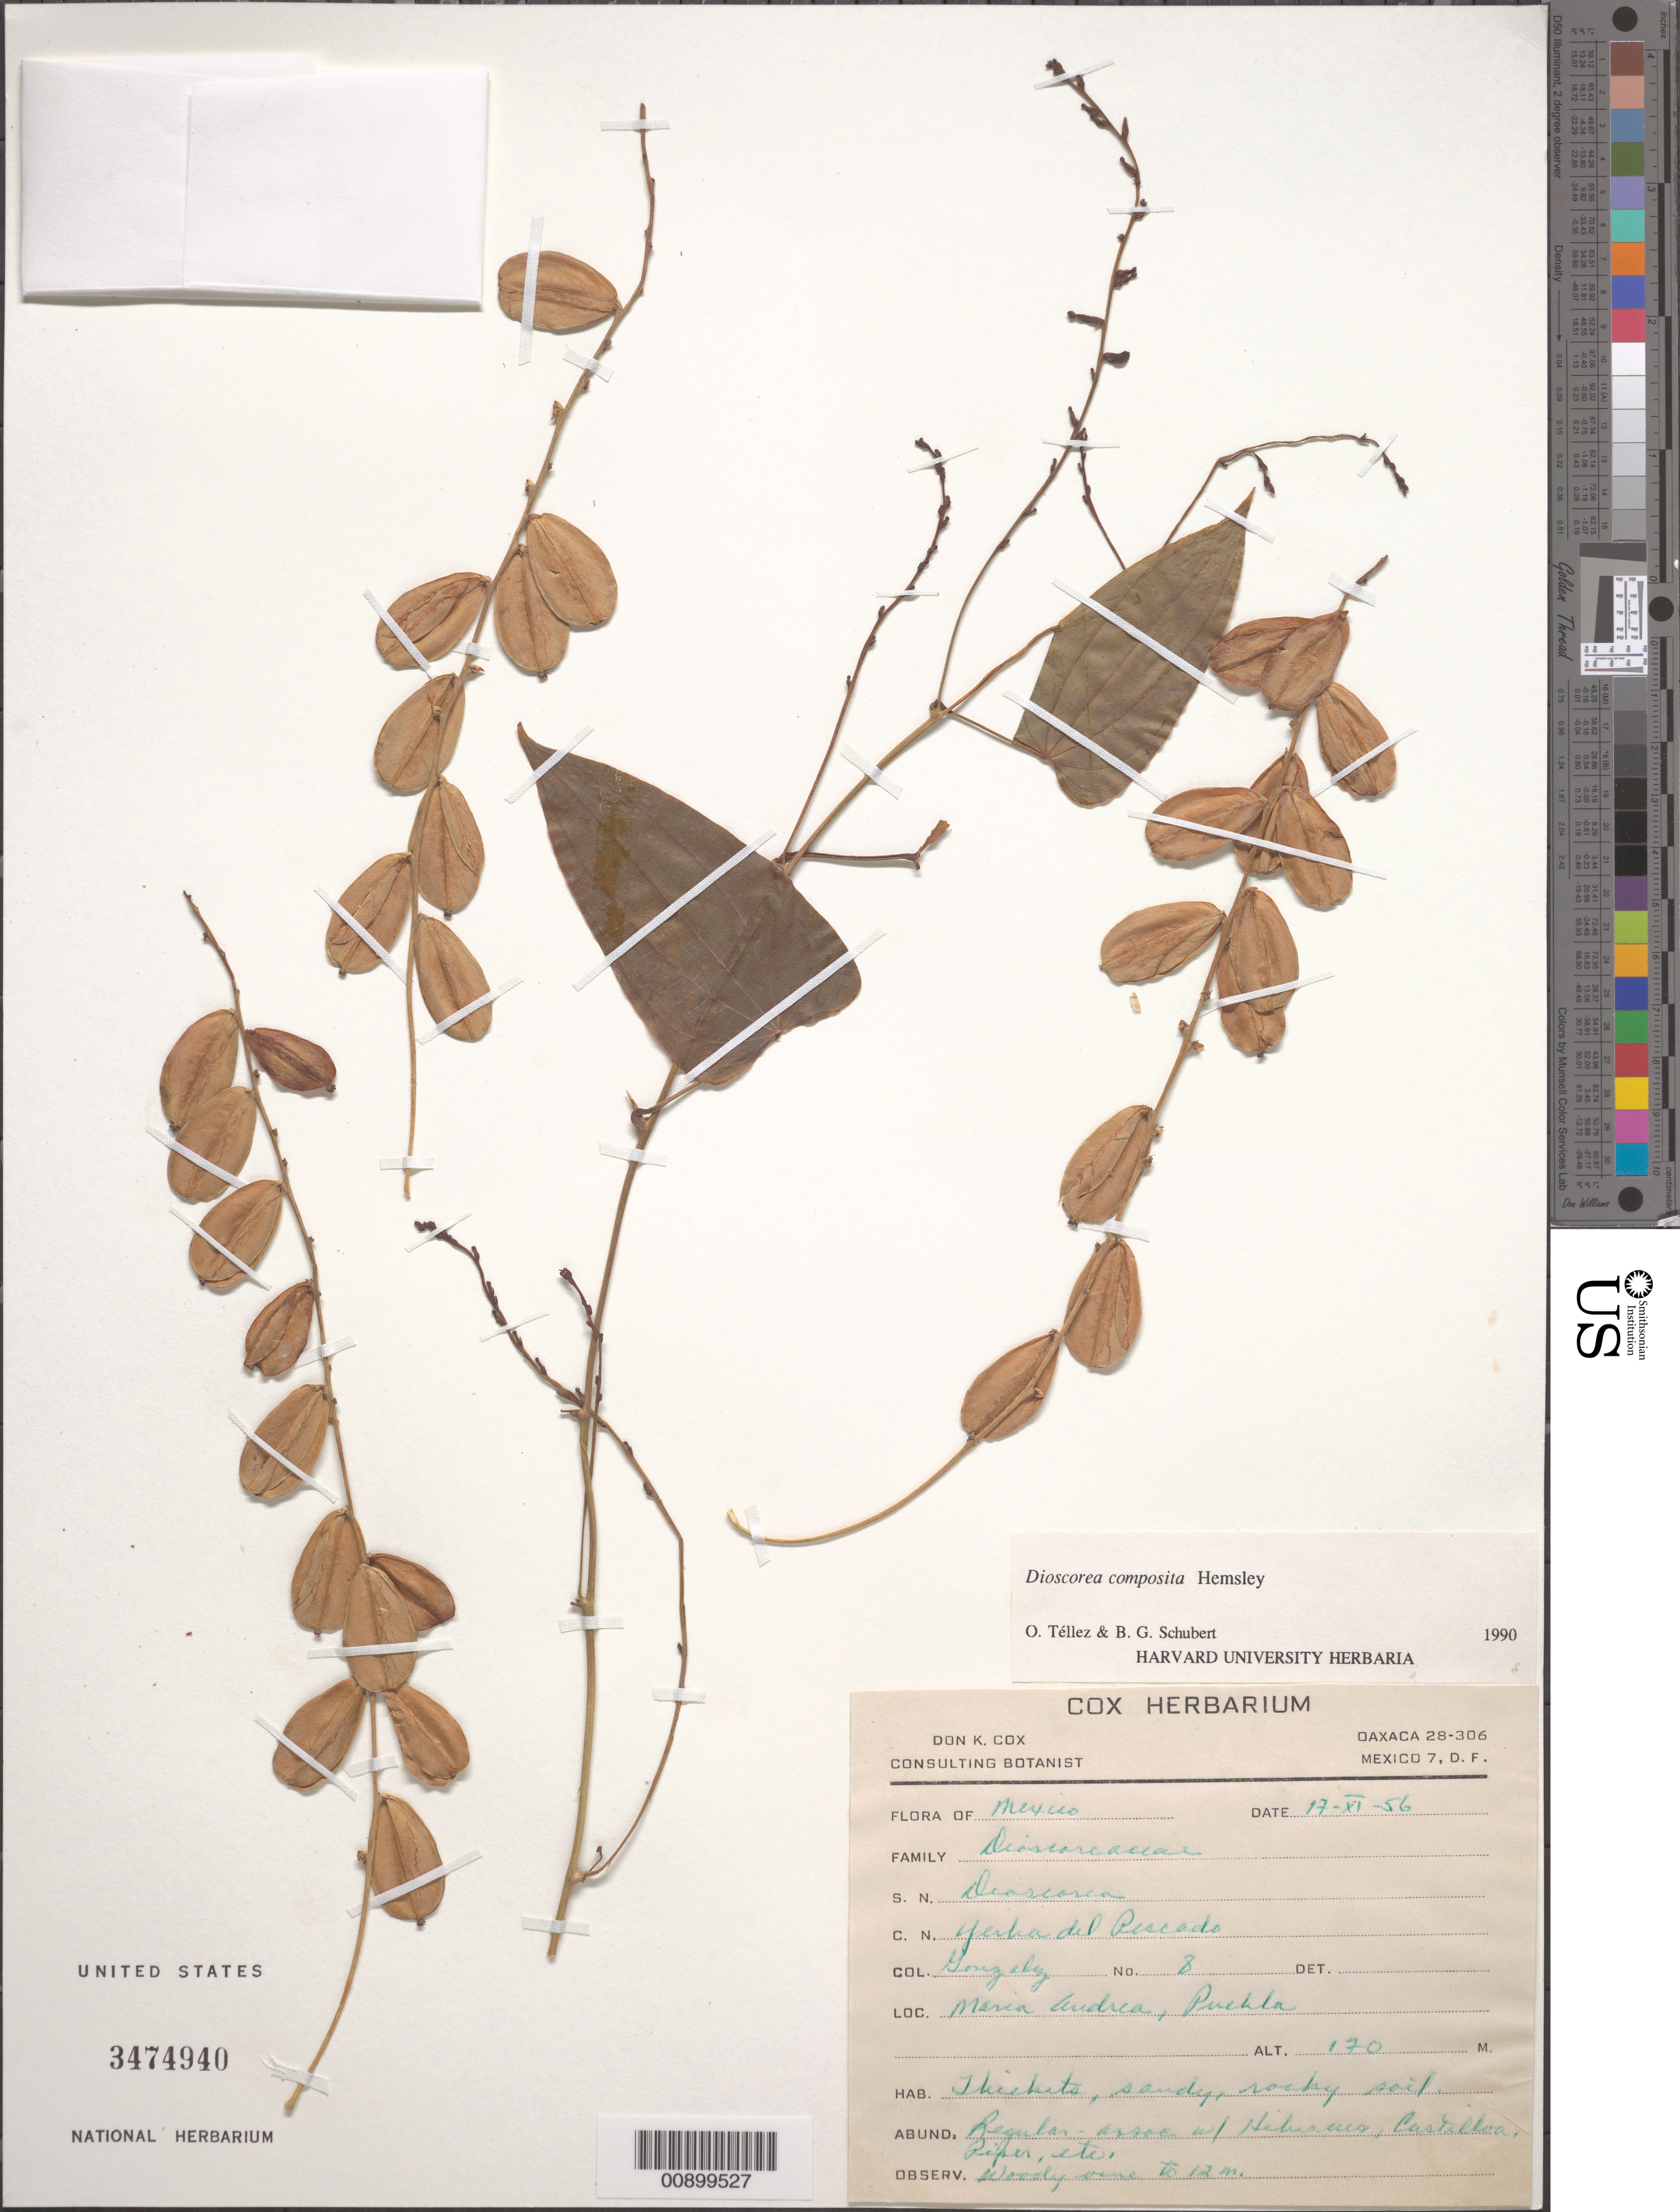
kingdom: Plantae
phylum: Tracheophyta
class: Liliopsida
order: Dioscoreales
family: Dioscoreaceae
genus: Dioscorea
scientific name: Dioscorea composita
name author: Hemsl.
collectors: -. González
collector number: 8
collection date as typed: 17 Nov 1956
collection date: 1956-11-17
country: Mexico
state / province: Puebla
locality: Maria Andrea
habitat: Thickets, sandy, rocky soil. Assoc. w/ Hibiscus, Castilloa, Piper, etc.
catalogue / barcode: US 3474940